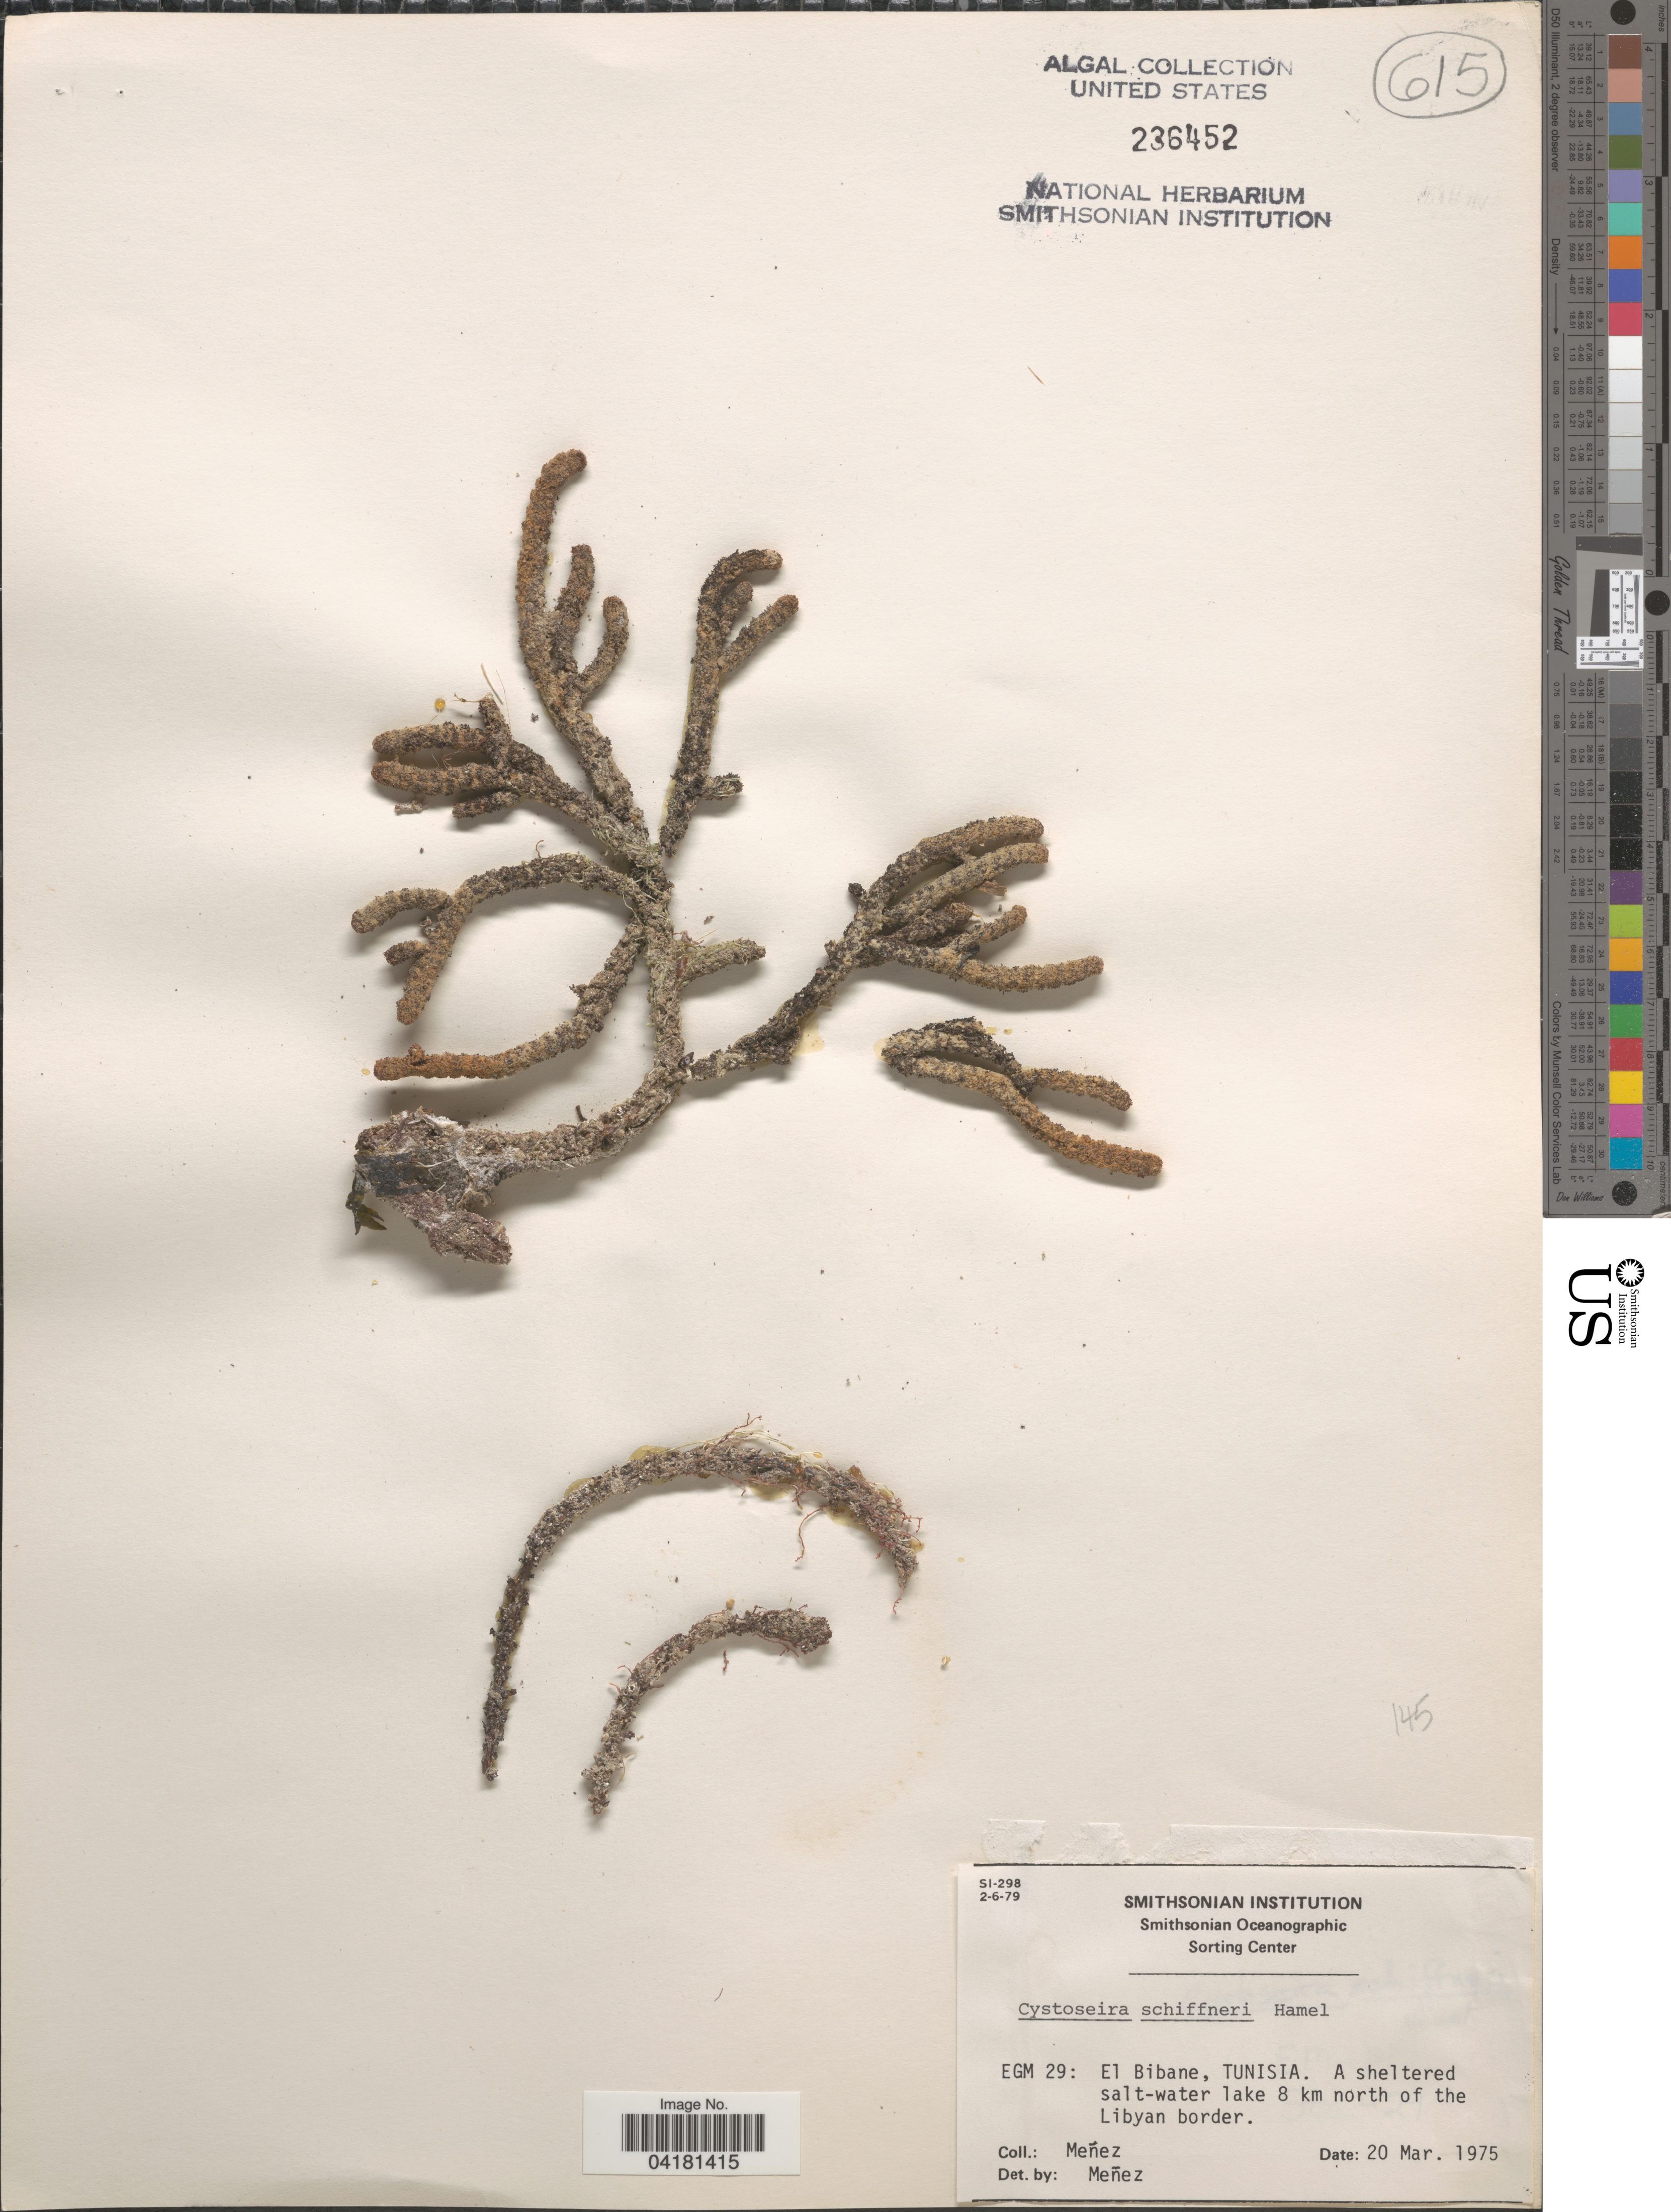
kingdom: Chromista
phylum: Ochrophyta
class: Phaeophyceae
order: Fucales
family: Sargassaceae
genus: Cystoseira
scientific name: Cystoseira schiffneri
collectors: Menez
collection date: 1975-03-20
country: Tunisia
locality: EGM 29: El Bibane, Tunisia. A sheltered salt-water lake 8 km north of the Libyan border.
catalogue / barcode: US 236452